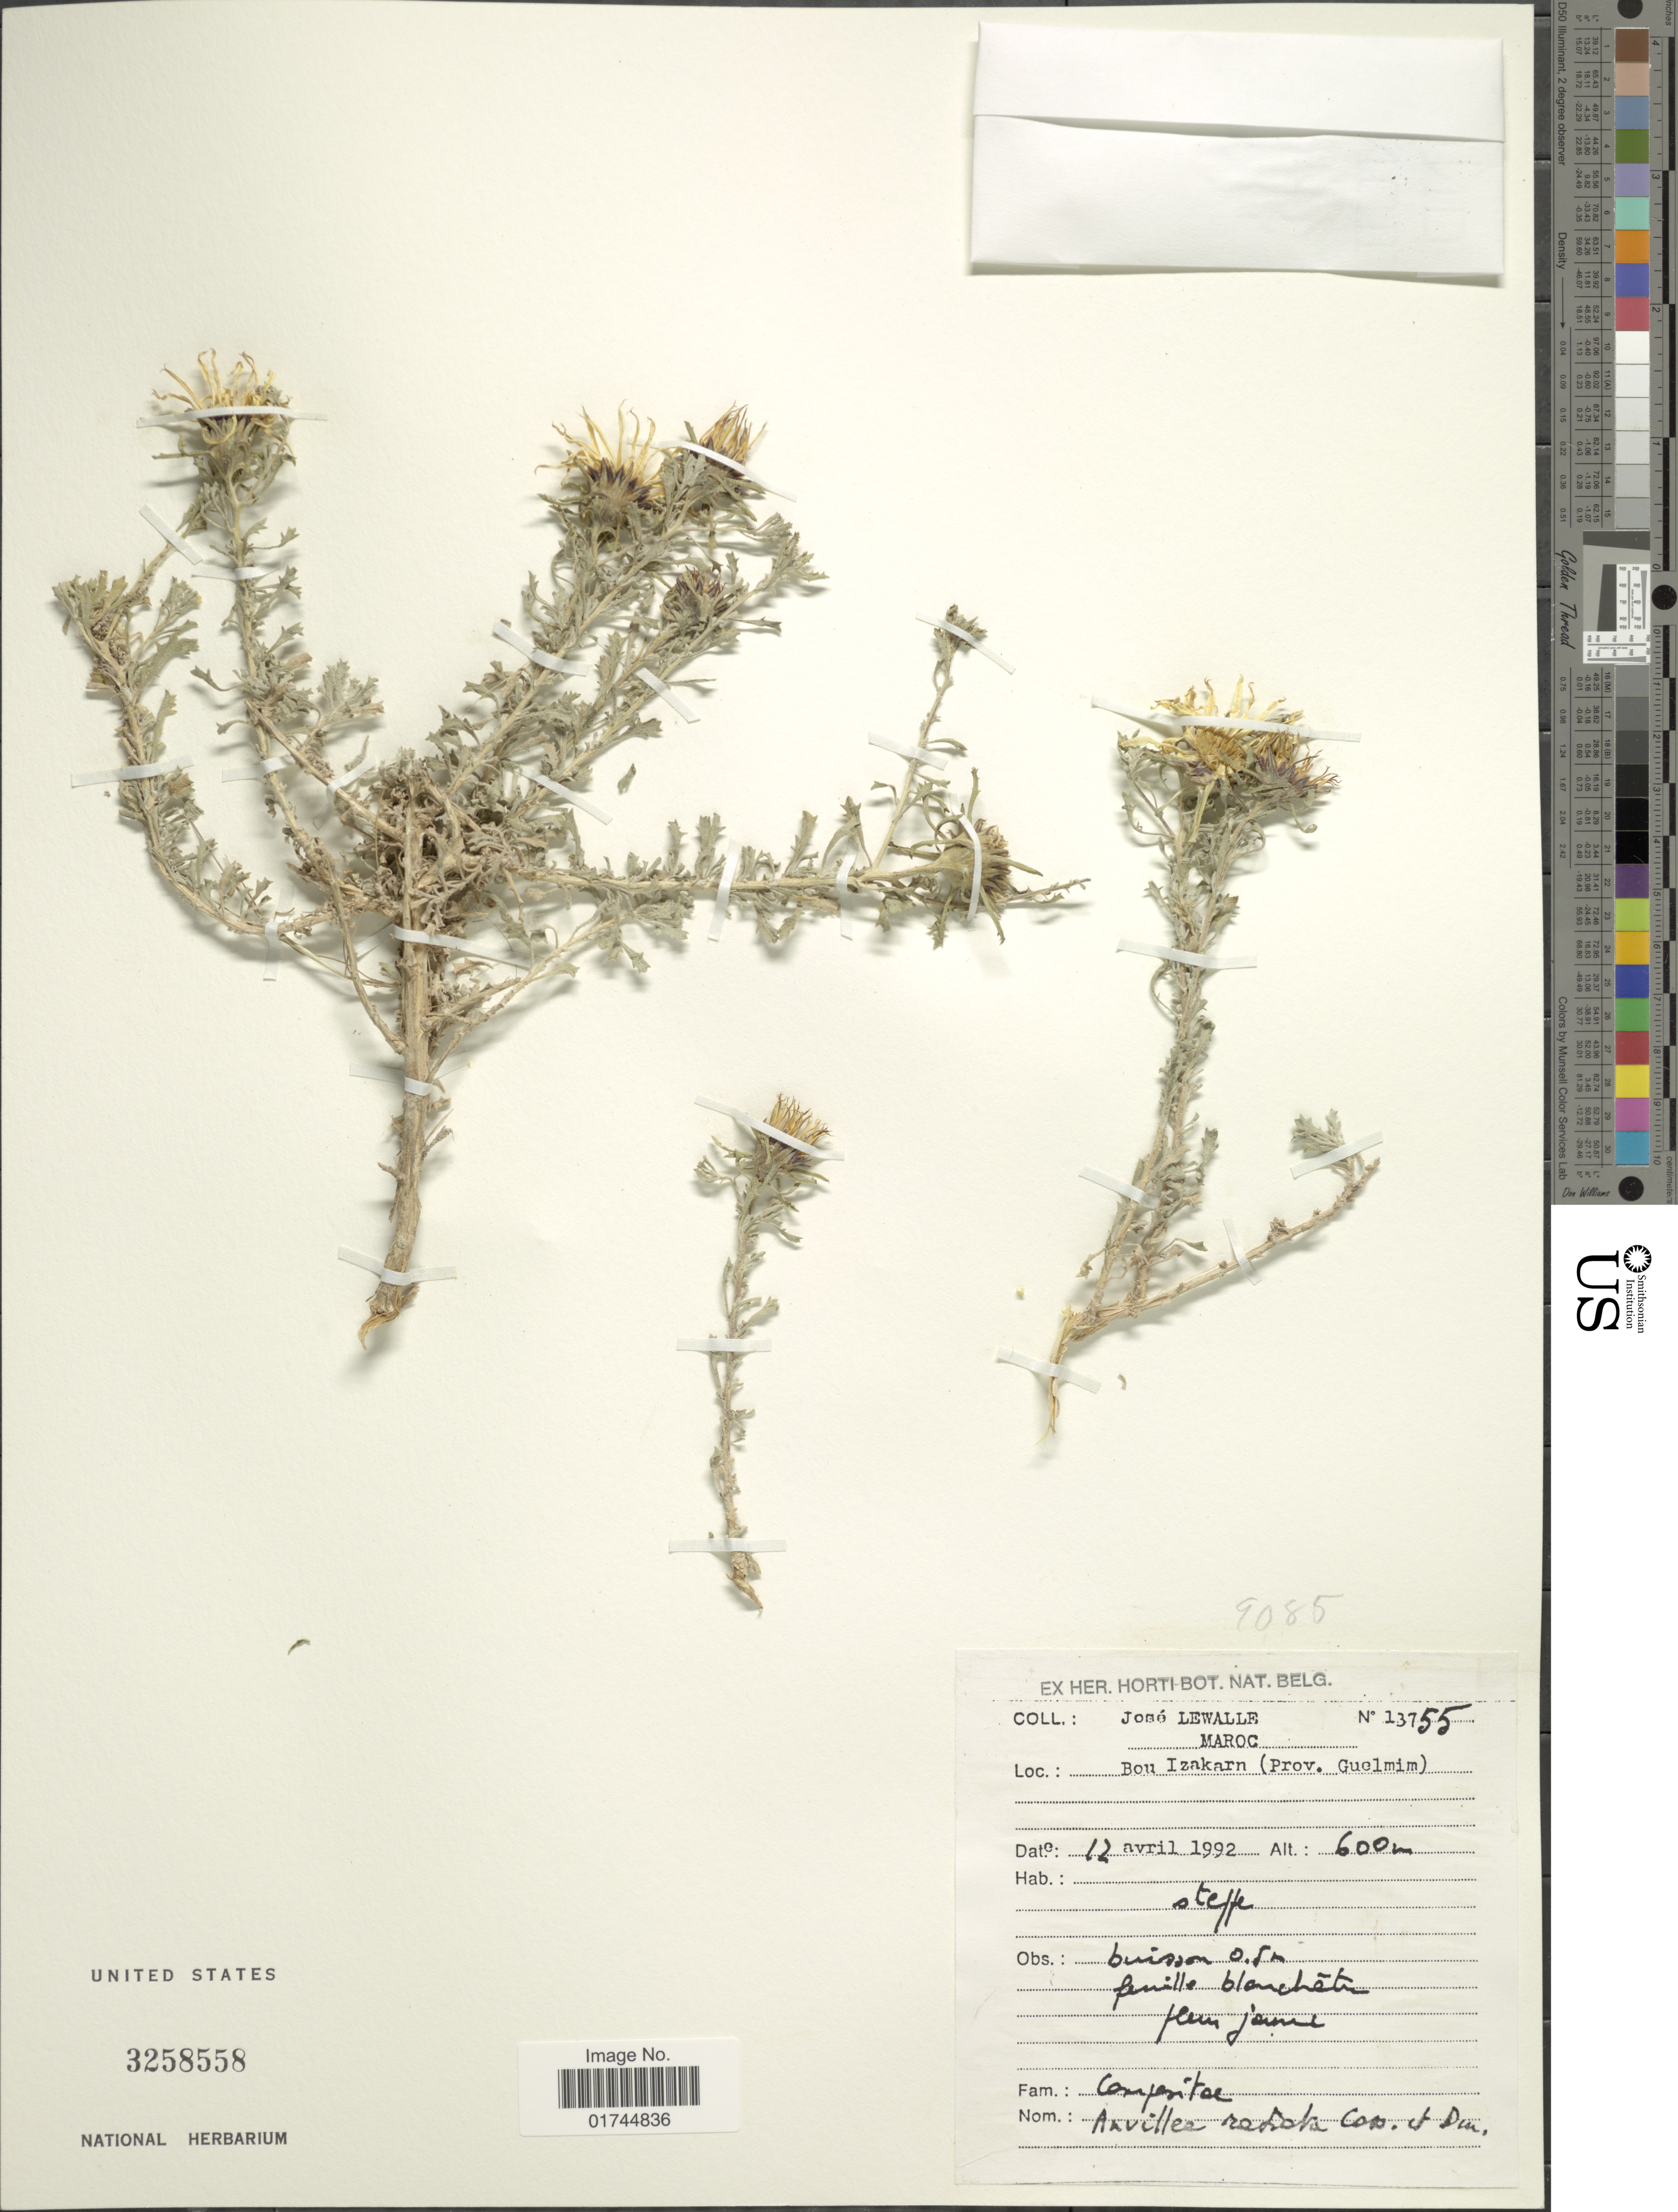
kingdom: Plantae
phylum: Tracheophyta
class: Magnoliopsida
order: Asterales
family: Asteraceae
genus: Anvillea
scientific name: Anvillea radiata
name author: Coss. & Durieu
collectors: J. Lewalle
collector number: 13755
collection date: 1992-04-12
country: Morocco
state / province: Guelmim-Es Smara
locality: Bou Izakarn (Prov. Guelmim)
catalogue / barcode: US 3258558